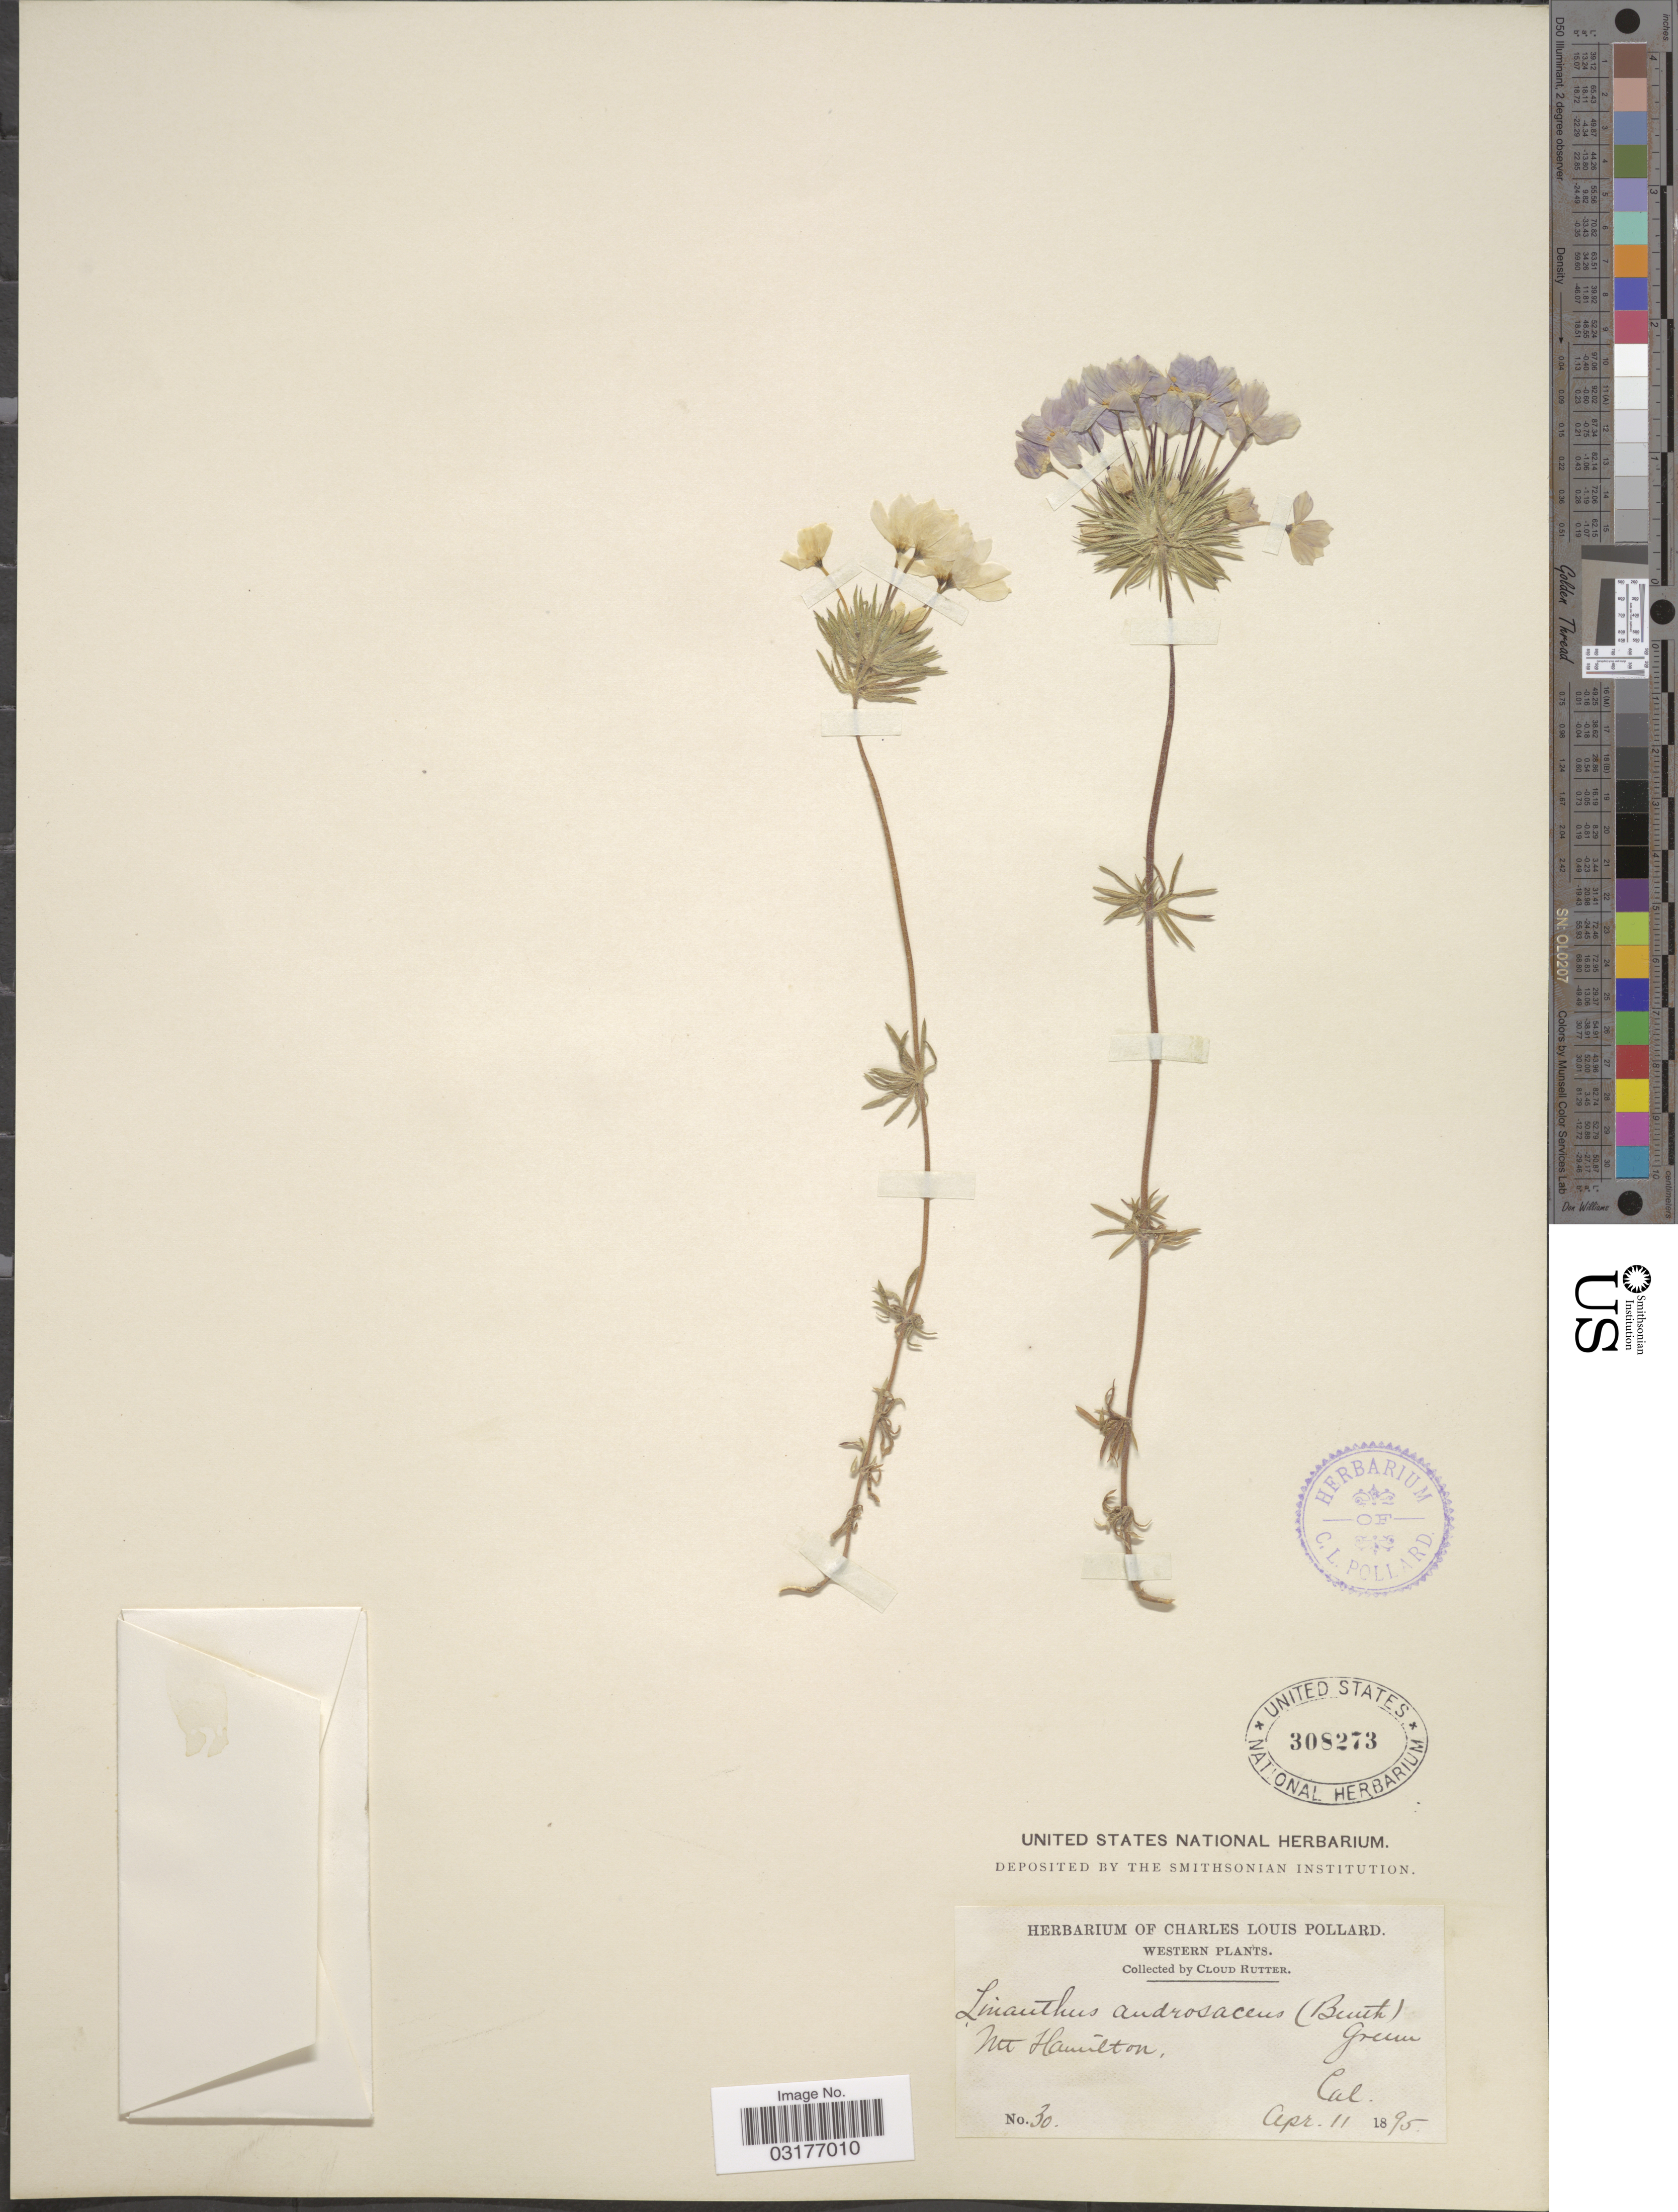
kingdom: Plantae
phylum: Tracheophyta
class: Magnoliopsida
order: Ericales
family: Polemoniaceae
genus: Leptosiphon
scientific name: Leptosiphon androsaceus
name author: Benth.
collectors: C. Rutter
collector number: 30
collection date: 1895-04-11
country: United States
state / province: California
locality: Mt Hamilton. Western.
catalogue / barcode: US 308273